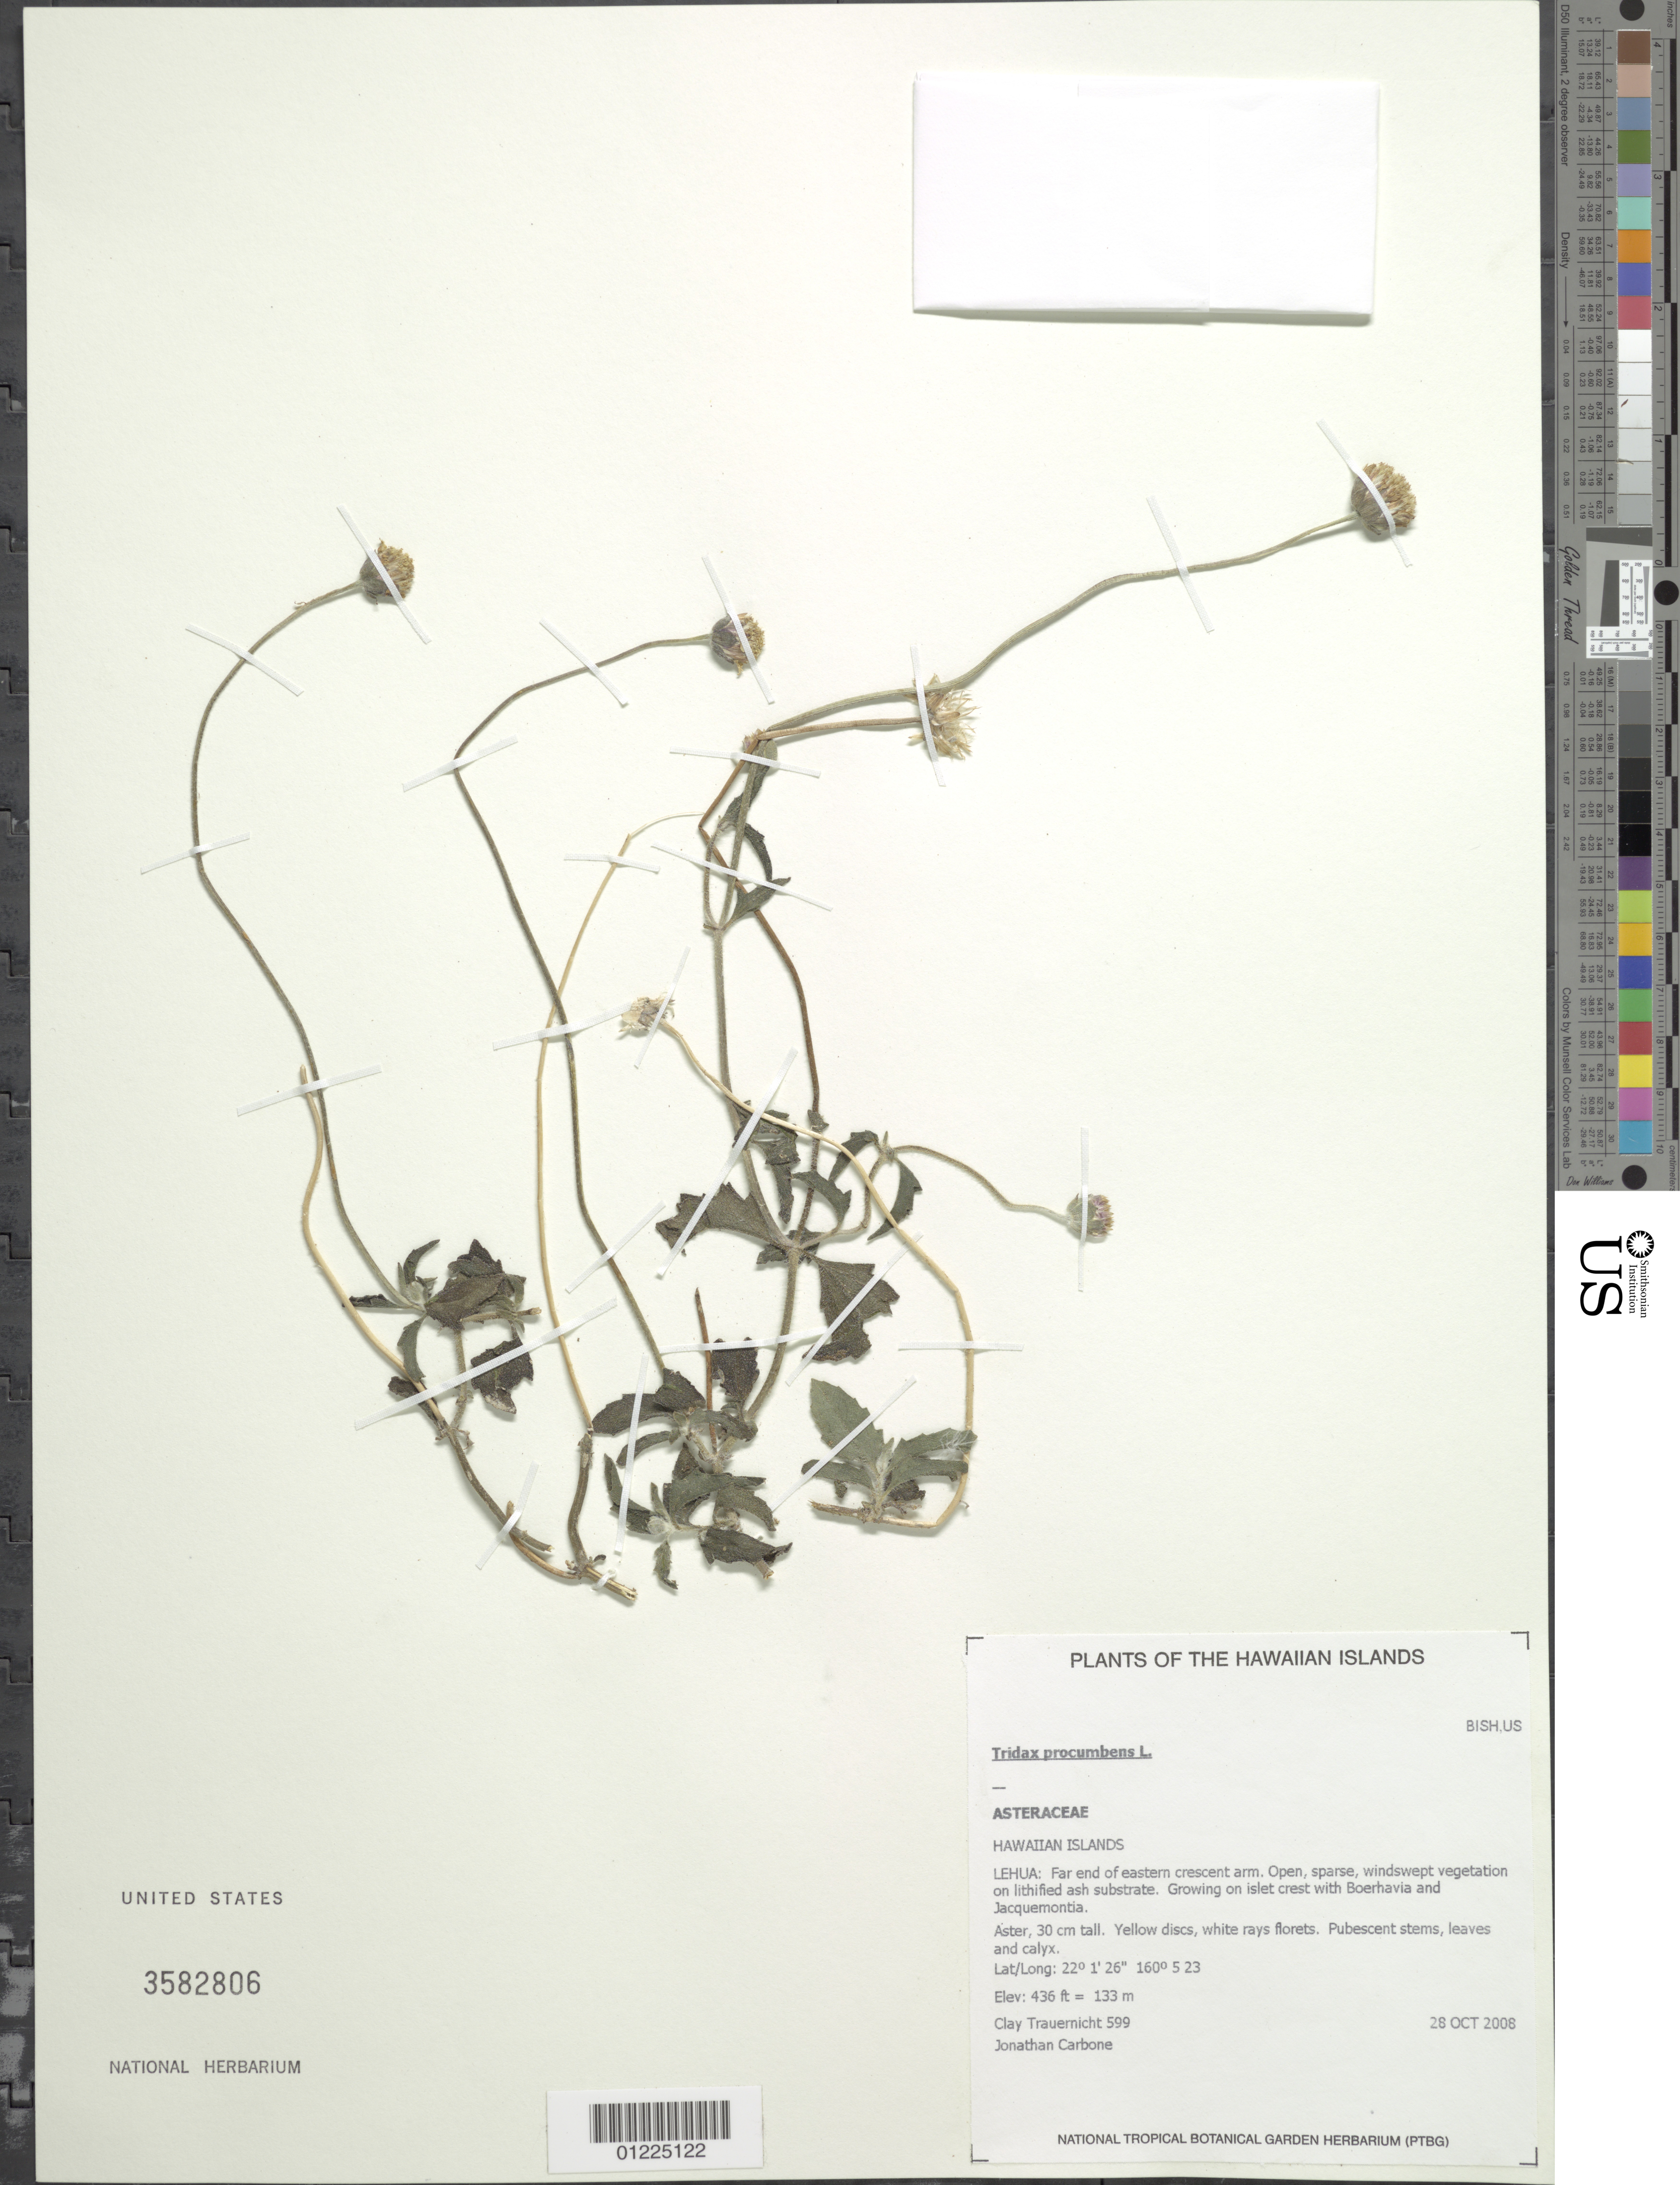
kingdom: Plantae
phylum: Tracheophyta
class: Magnoliopsida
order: Asterales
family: Asteraceae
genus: Tridax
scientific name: Tridax procumbens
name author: L.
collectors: C. Trauernicht & J. Carbone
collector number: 599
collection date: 2008-10-28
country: United States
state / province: Hawaii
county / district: Kauai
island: Lehua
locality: Far end of eastern crescent arm.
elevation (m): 133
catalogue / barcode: US 3582806